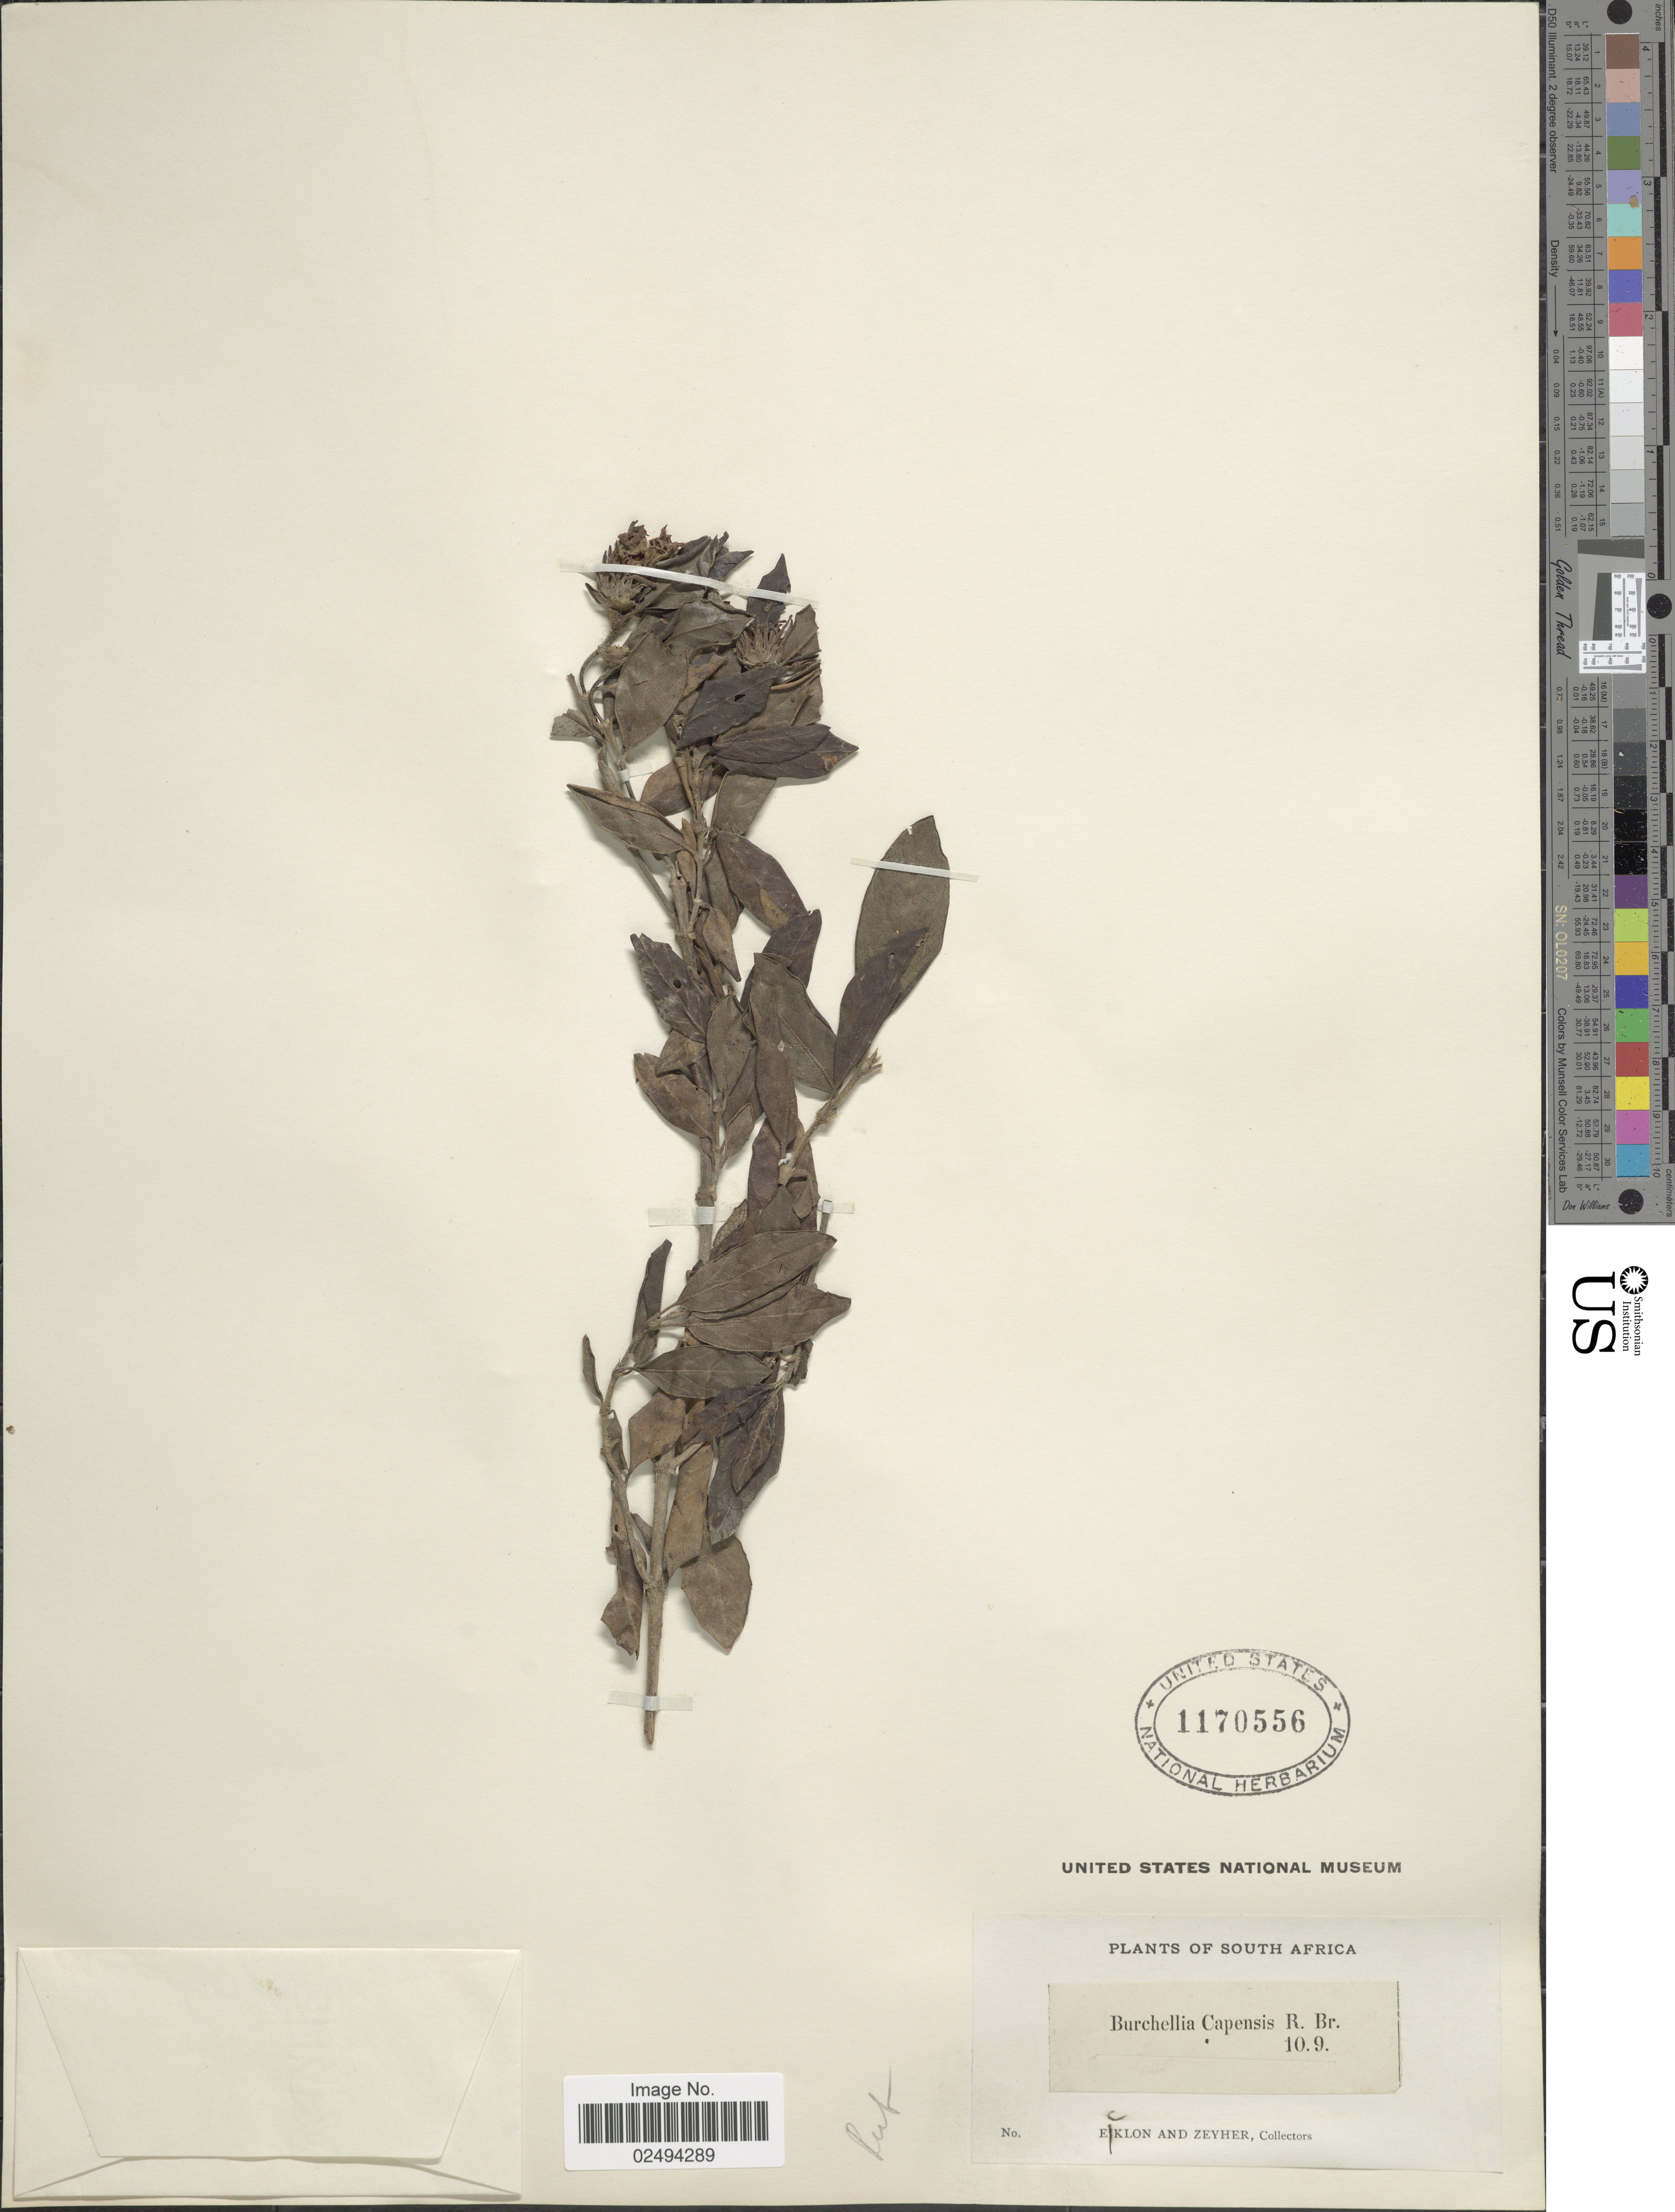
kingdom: Plantae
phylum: Tracheophyta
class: Magnoliopsida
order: Gentianales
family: Rubiaceae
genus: Burchellia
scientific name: Burchellia capensis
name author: R. Br.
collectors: -. Ecklon & -. Zeyher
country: South Africa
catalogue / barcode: US 1170556